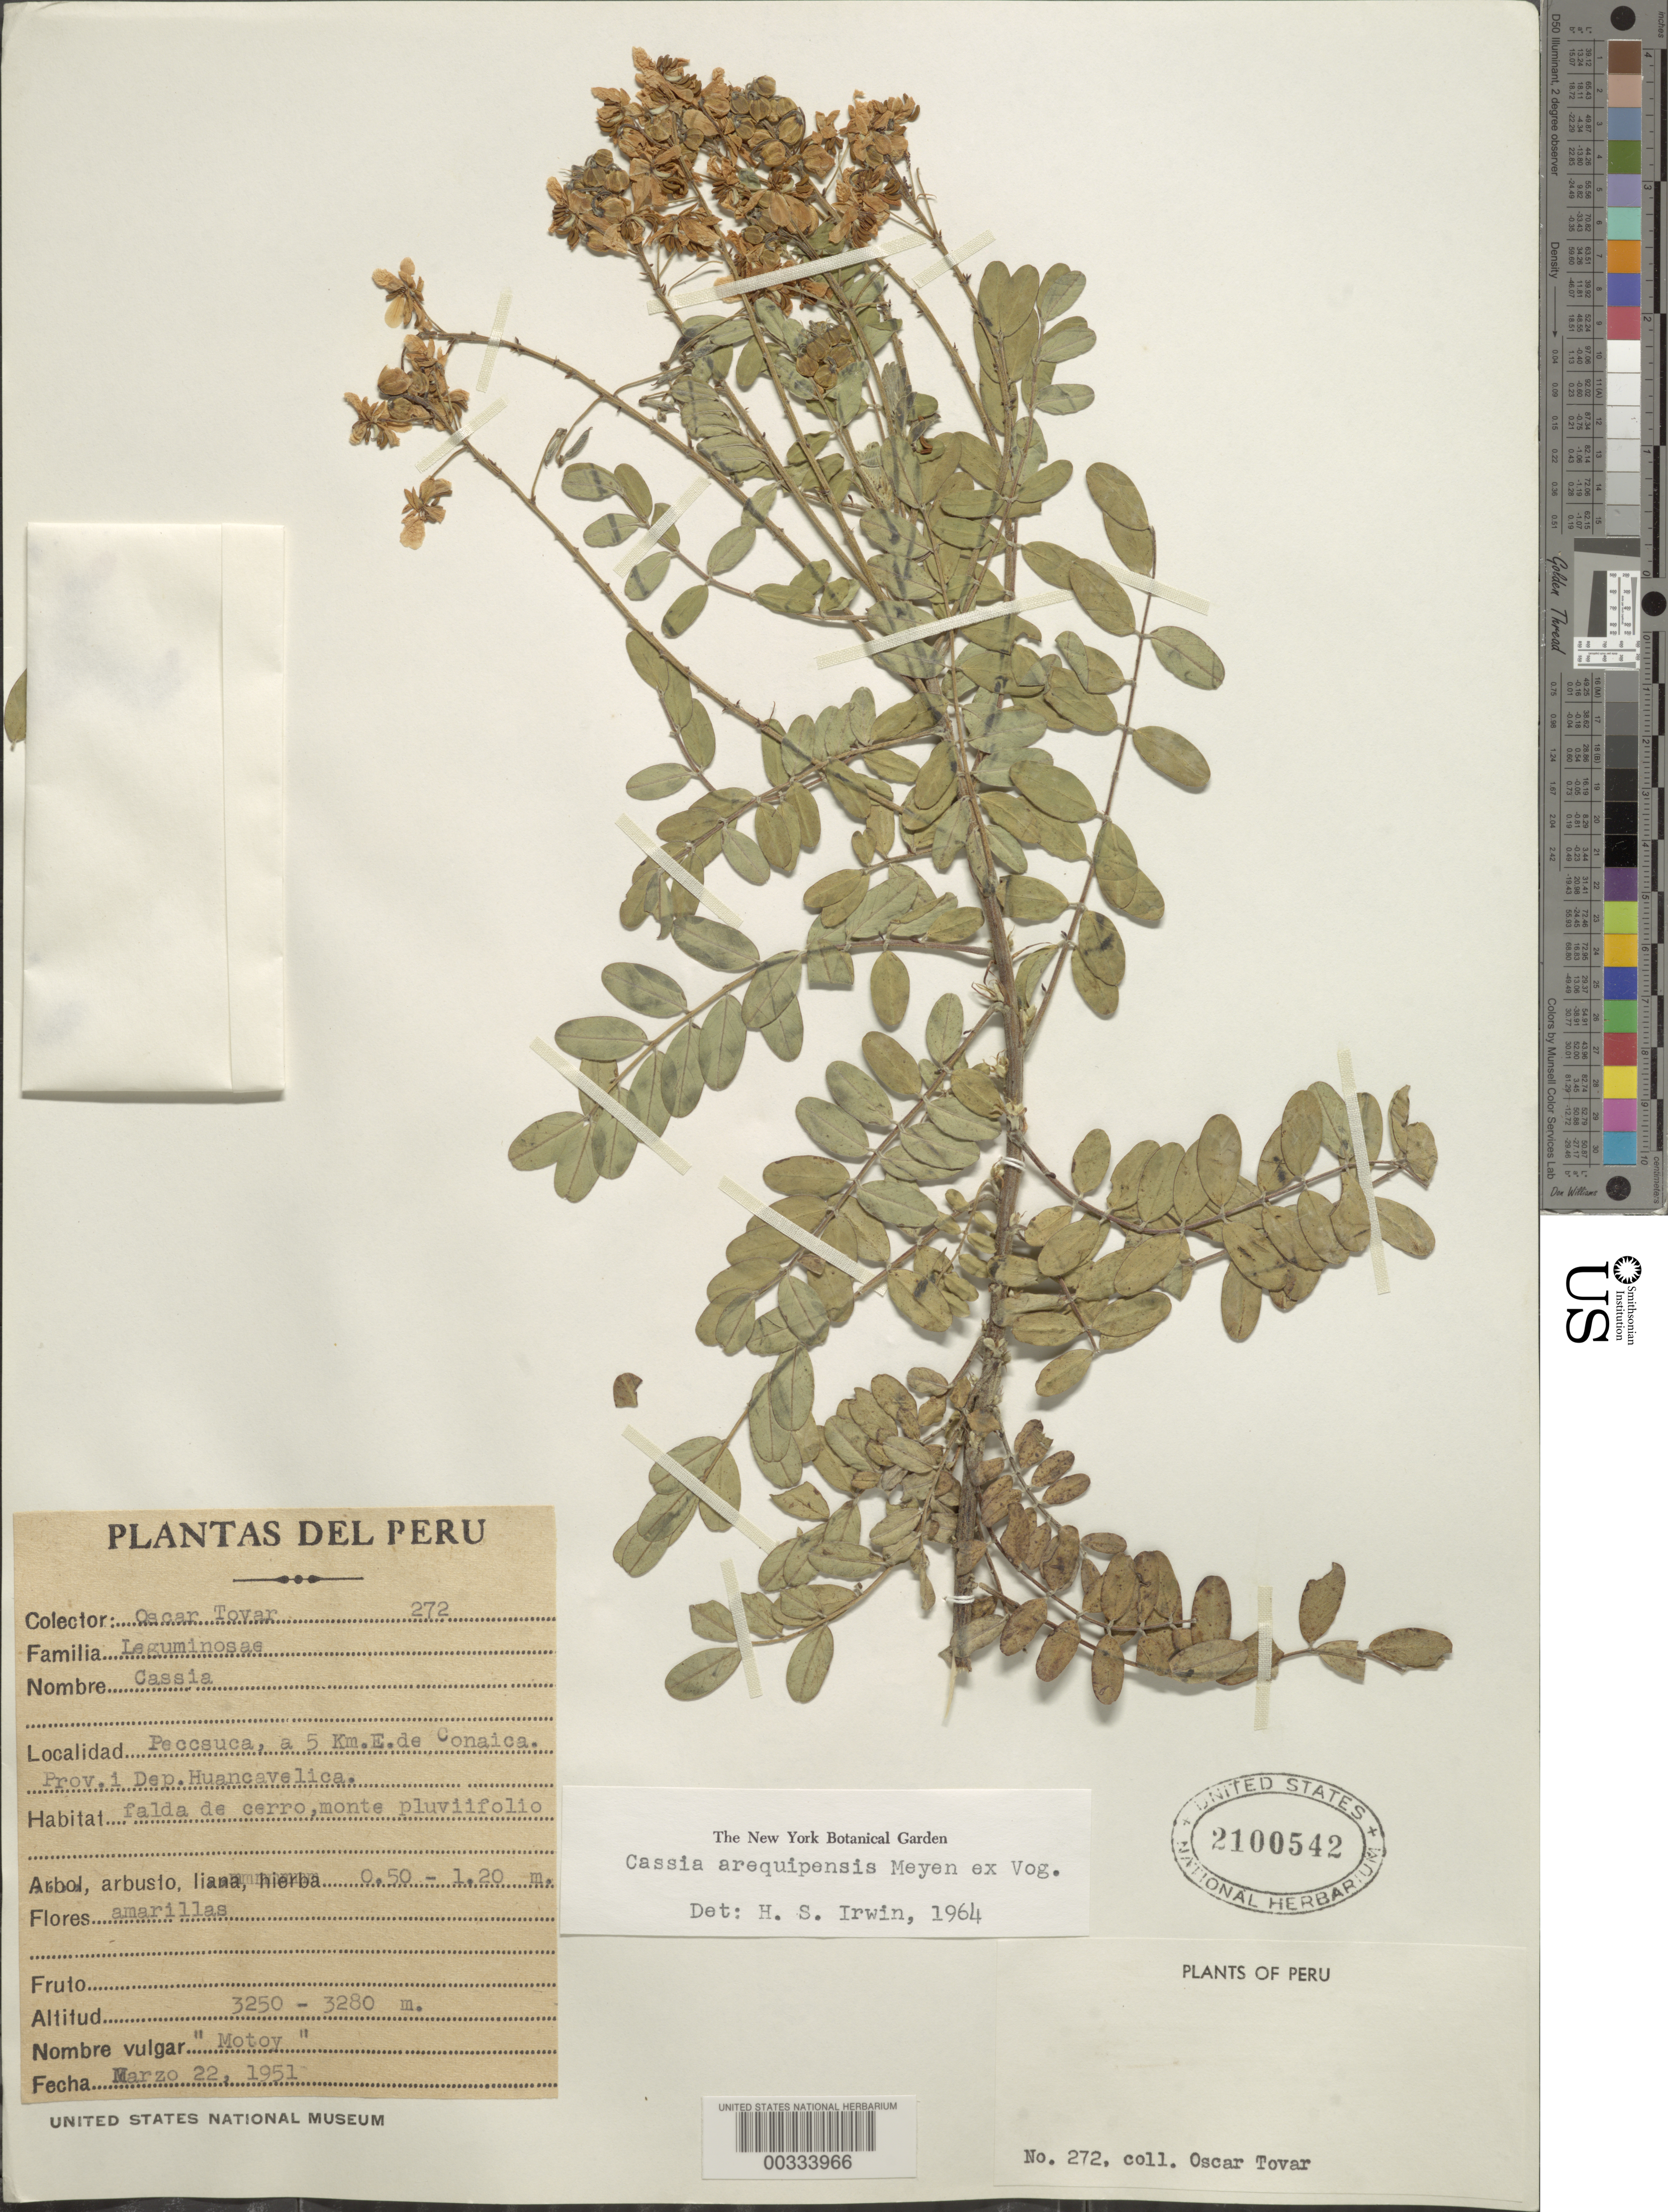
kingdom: Plantae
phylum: Tracheophyta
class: Magnoliopsida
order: Fabales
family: Fabaceae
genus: Senna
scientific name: Senna birostris var. huancavensis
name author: (J.F. Macbr.) H.S. Irwin & Barneby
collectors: Ó. Tovar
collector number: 272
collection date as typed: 22 Mar 1951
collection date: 1951-03-22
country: Peru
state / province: Huancavelica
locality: Peccsuca, 5 m [km?] E of Conaica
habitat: Lower slope of cerro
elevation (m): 3250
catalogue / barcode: US 2100542